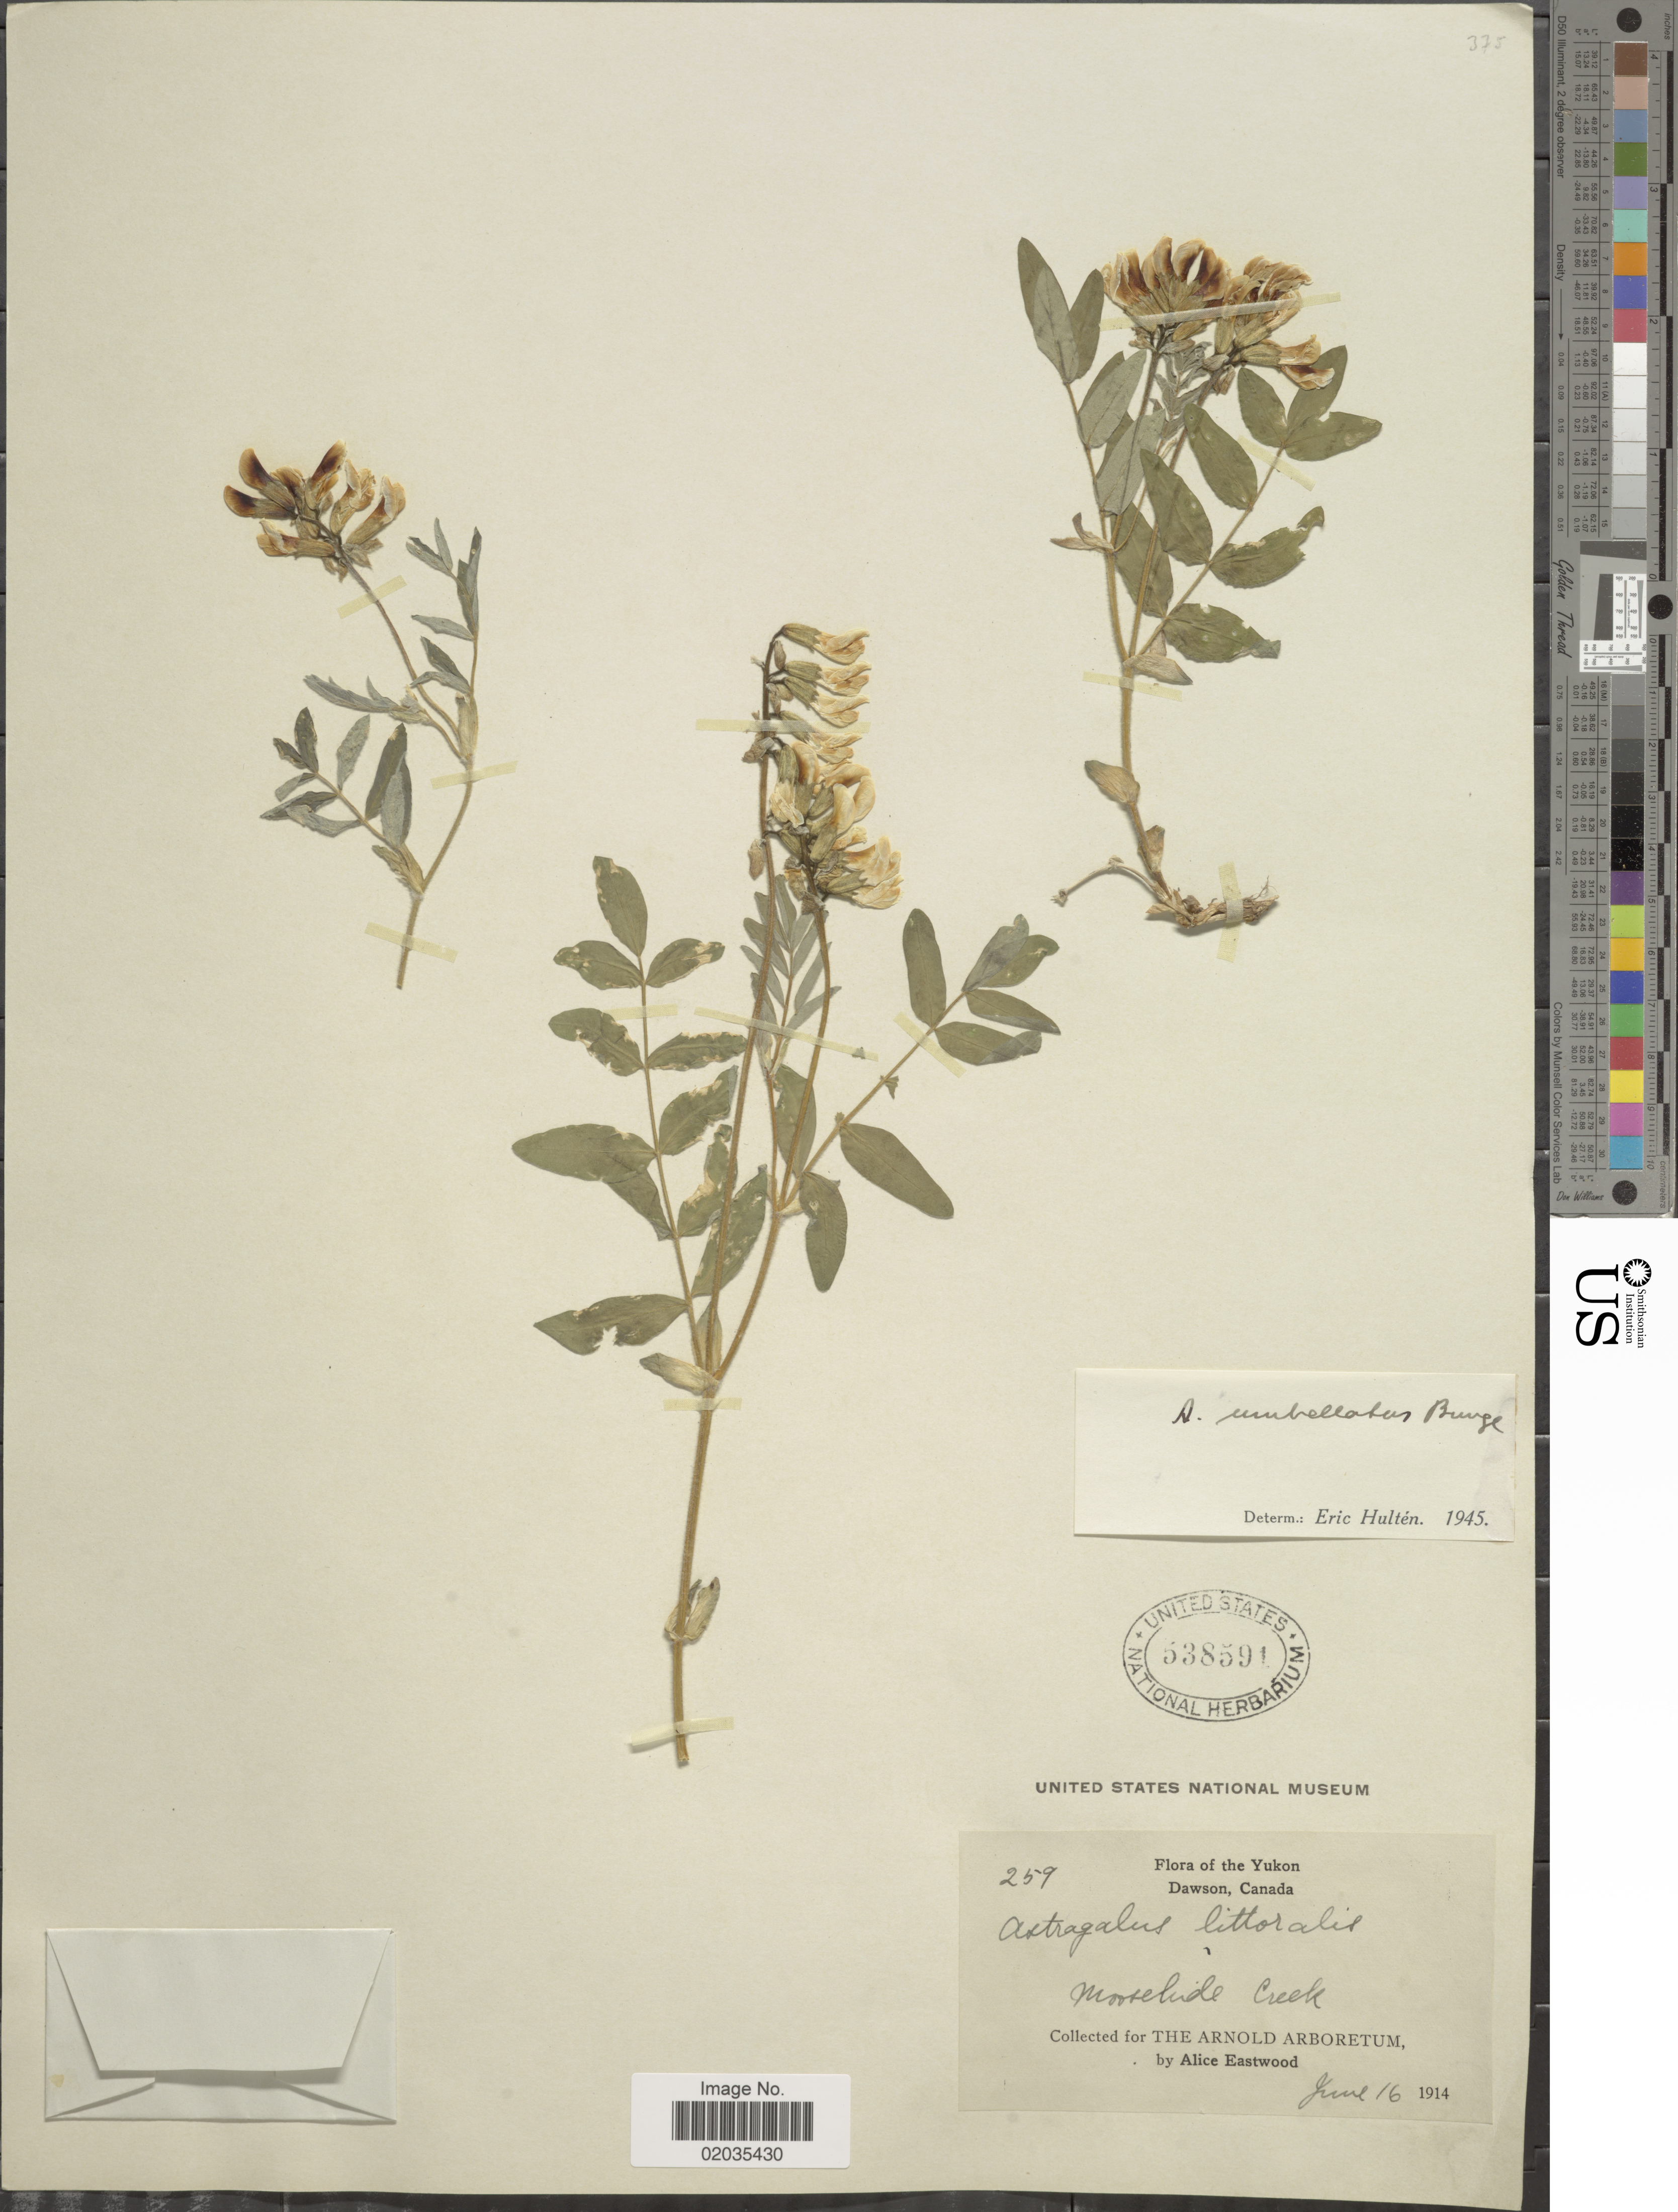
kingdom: Plantae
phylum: Tracheophyta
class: Magnoliopsida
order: Fabales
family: Fabaceae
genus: Astragalus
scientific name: Astragalus umbellatus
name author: Bunge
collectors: A. Eastwood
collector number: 259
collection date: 1914-06-16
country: Canada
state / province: Yukon Territory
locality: Dawson. Moosehide Creek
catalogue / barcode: US 538591